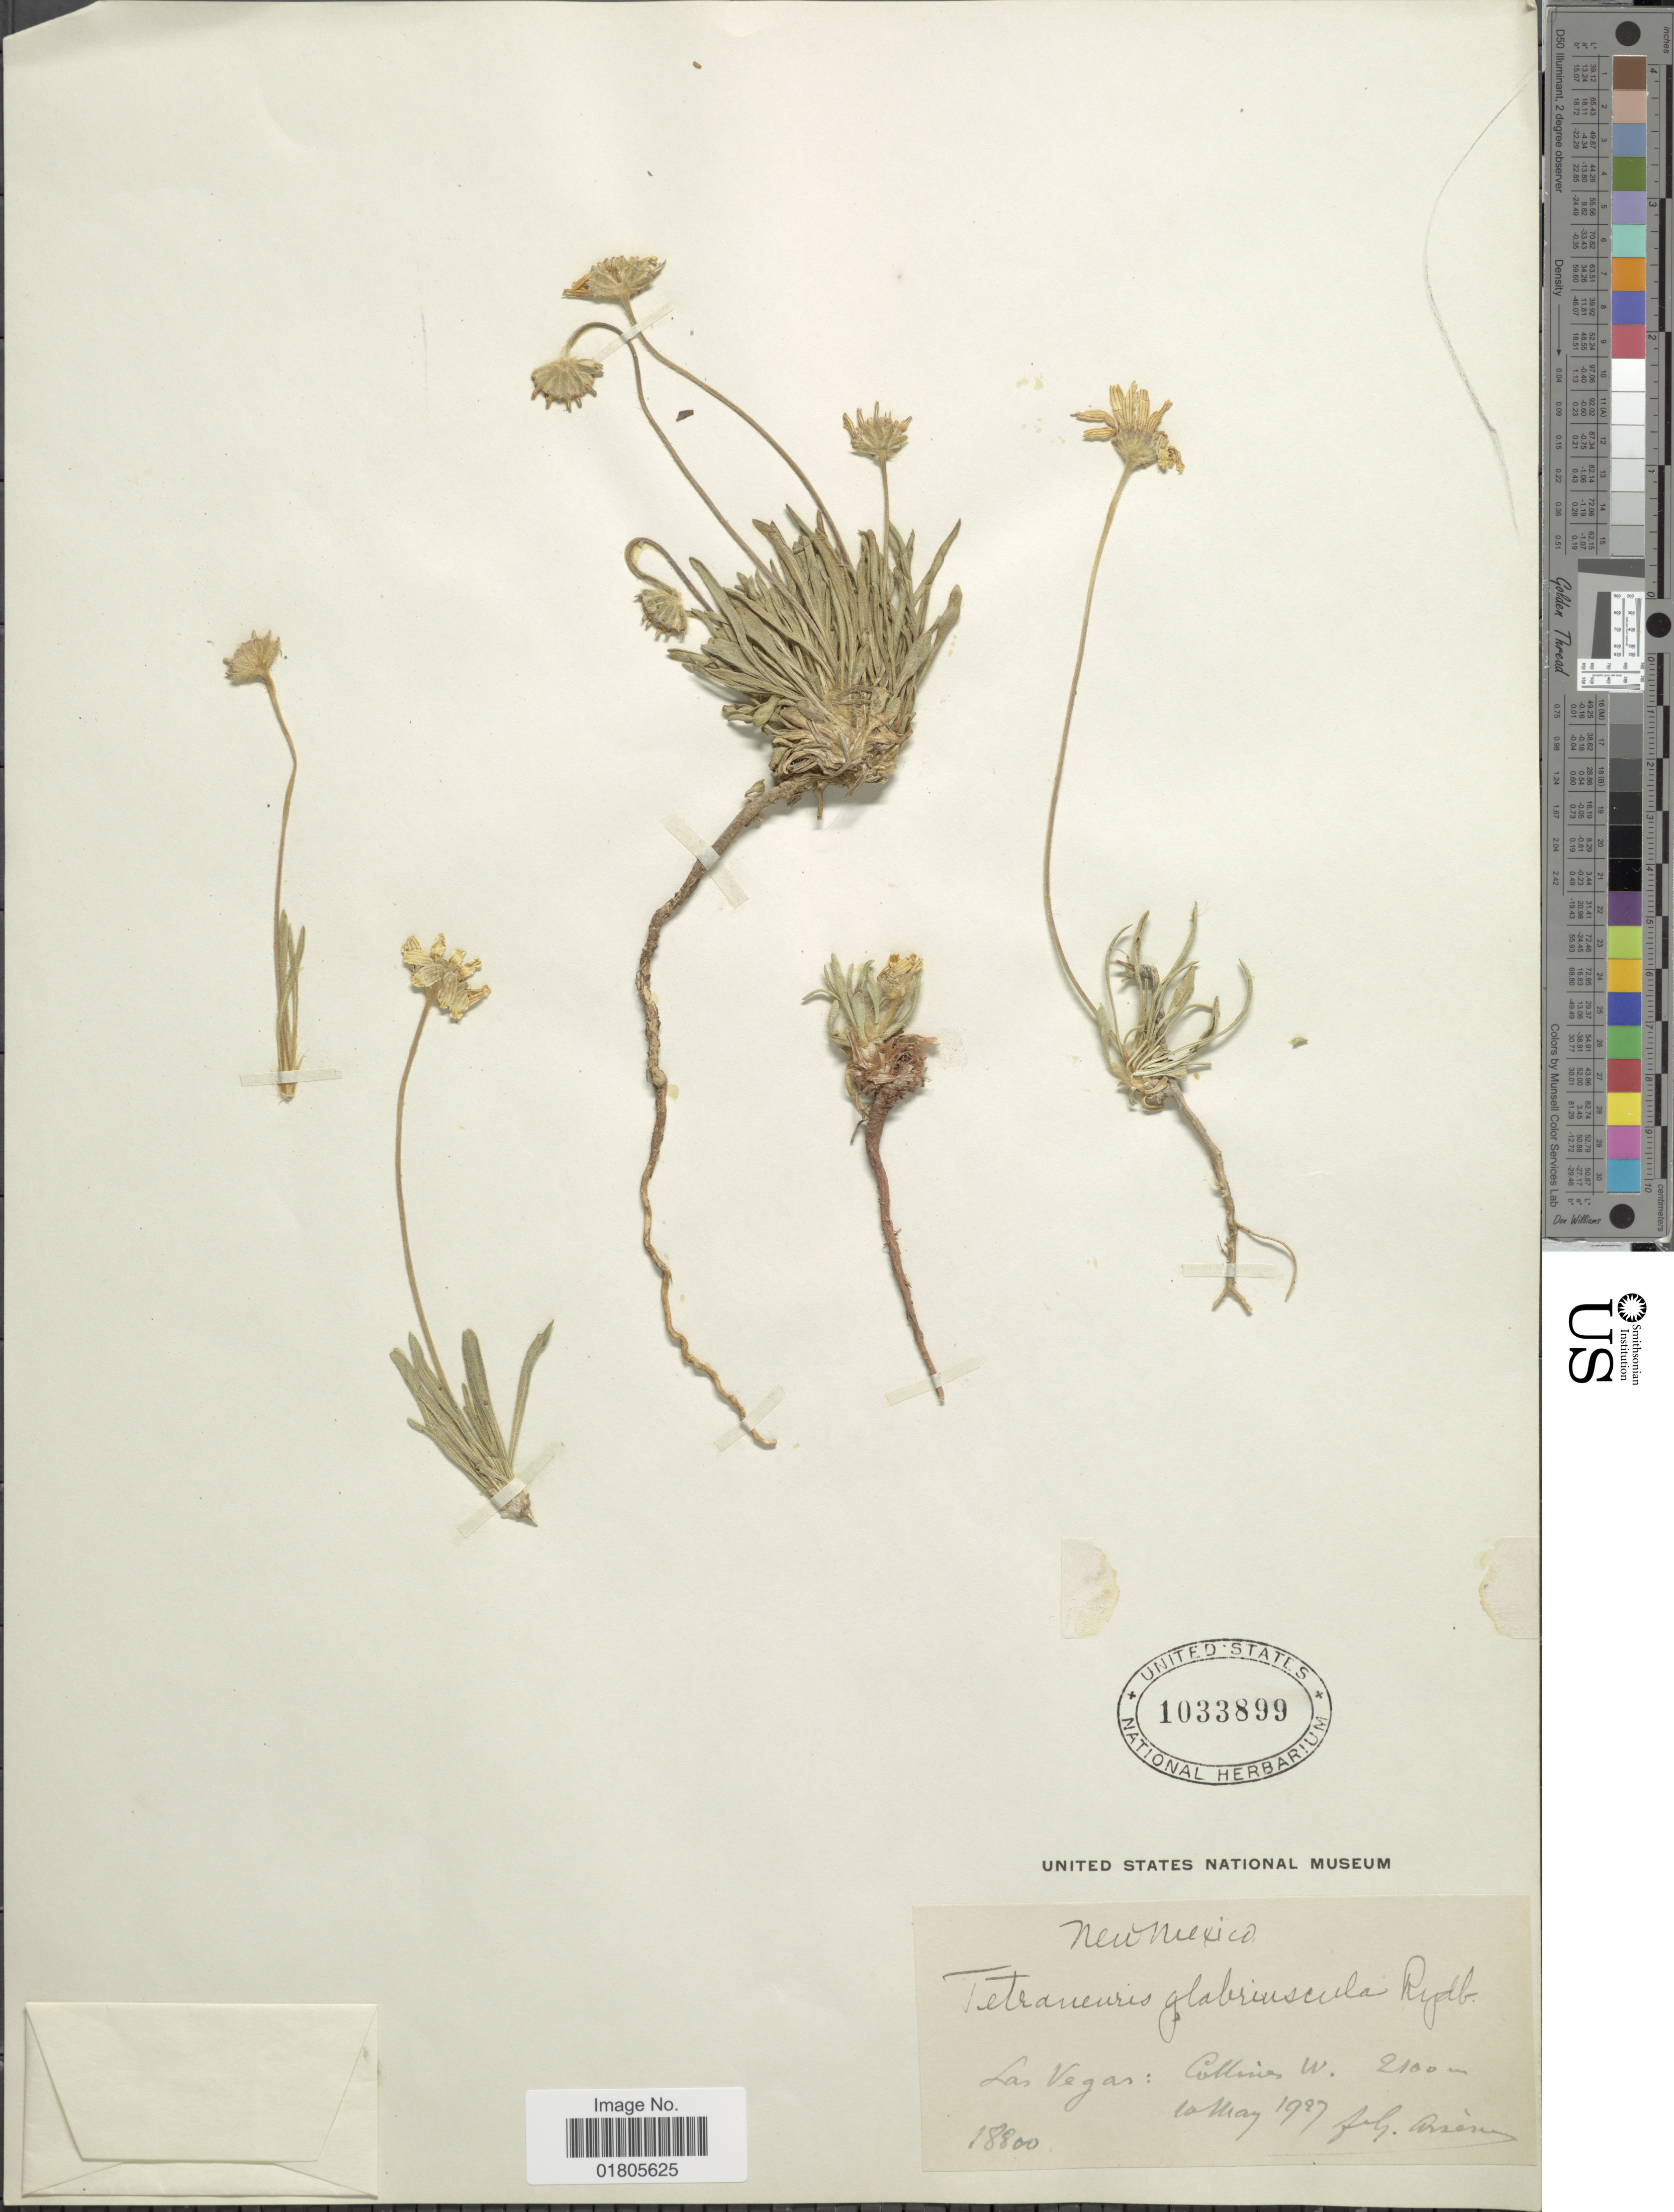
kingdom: Plantae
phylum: Tracheophyta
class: Magnoliopsida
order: Asterales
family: Asteraceae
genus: Actinea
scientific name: Actinea scaposa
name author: (DC.) Kuntze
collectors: Bro. G. Arsène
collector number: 18800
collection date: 1927-05-10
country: United States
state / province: New Mexico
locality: Las Vegas, Collinia W.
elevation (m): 2100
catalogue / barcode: US 1033899